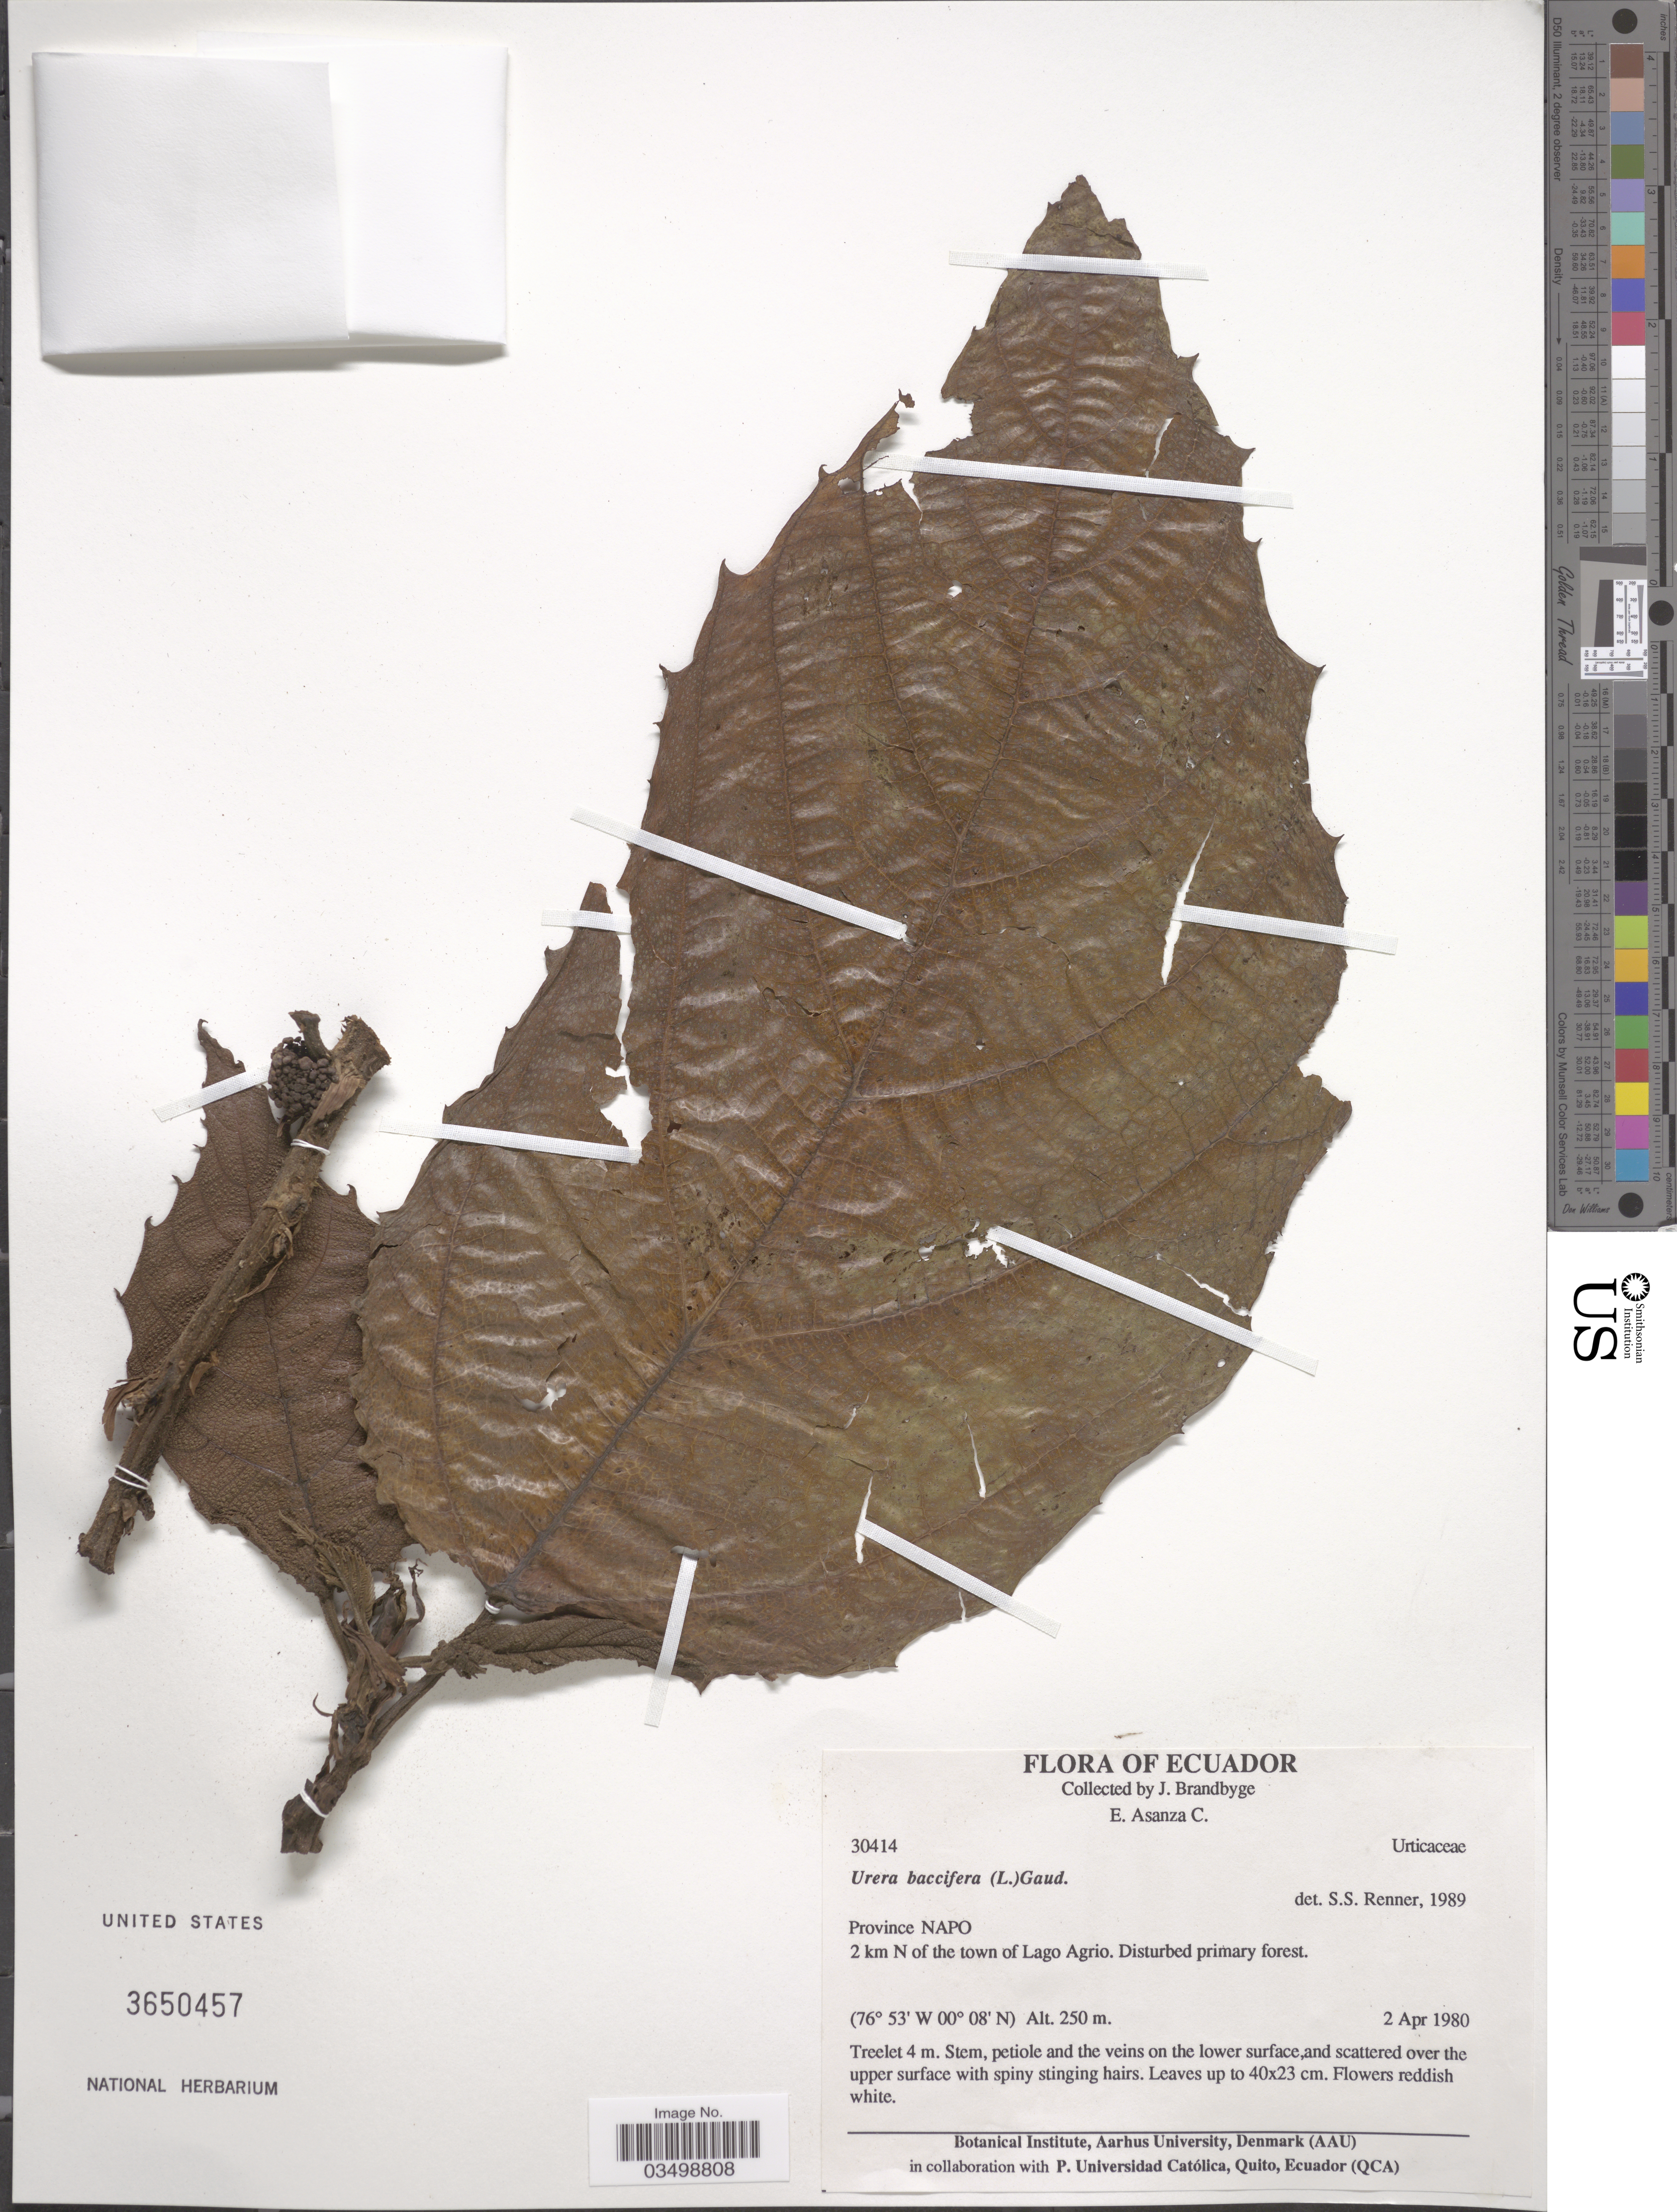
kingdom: Plantae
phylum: Tracheophyta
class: Magnoliopsida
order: Rosales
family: Urticaceae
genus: Urera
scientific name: Urera baccifera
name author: (L.) Gaudich. ex Wedd.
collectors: J. Brandbyge & E. Asanza C.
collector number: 30414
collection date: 1980-04-02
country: Ecuador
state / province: Napo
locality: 2 km N of the town of Lago Agrio.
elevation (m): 250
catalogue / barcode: US 3650457